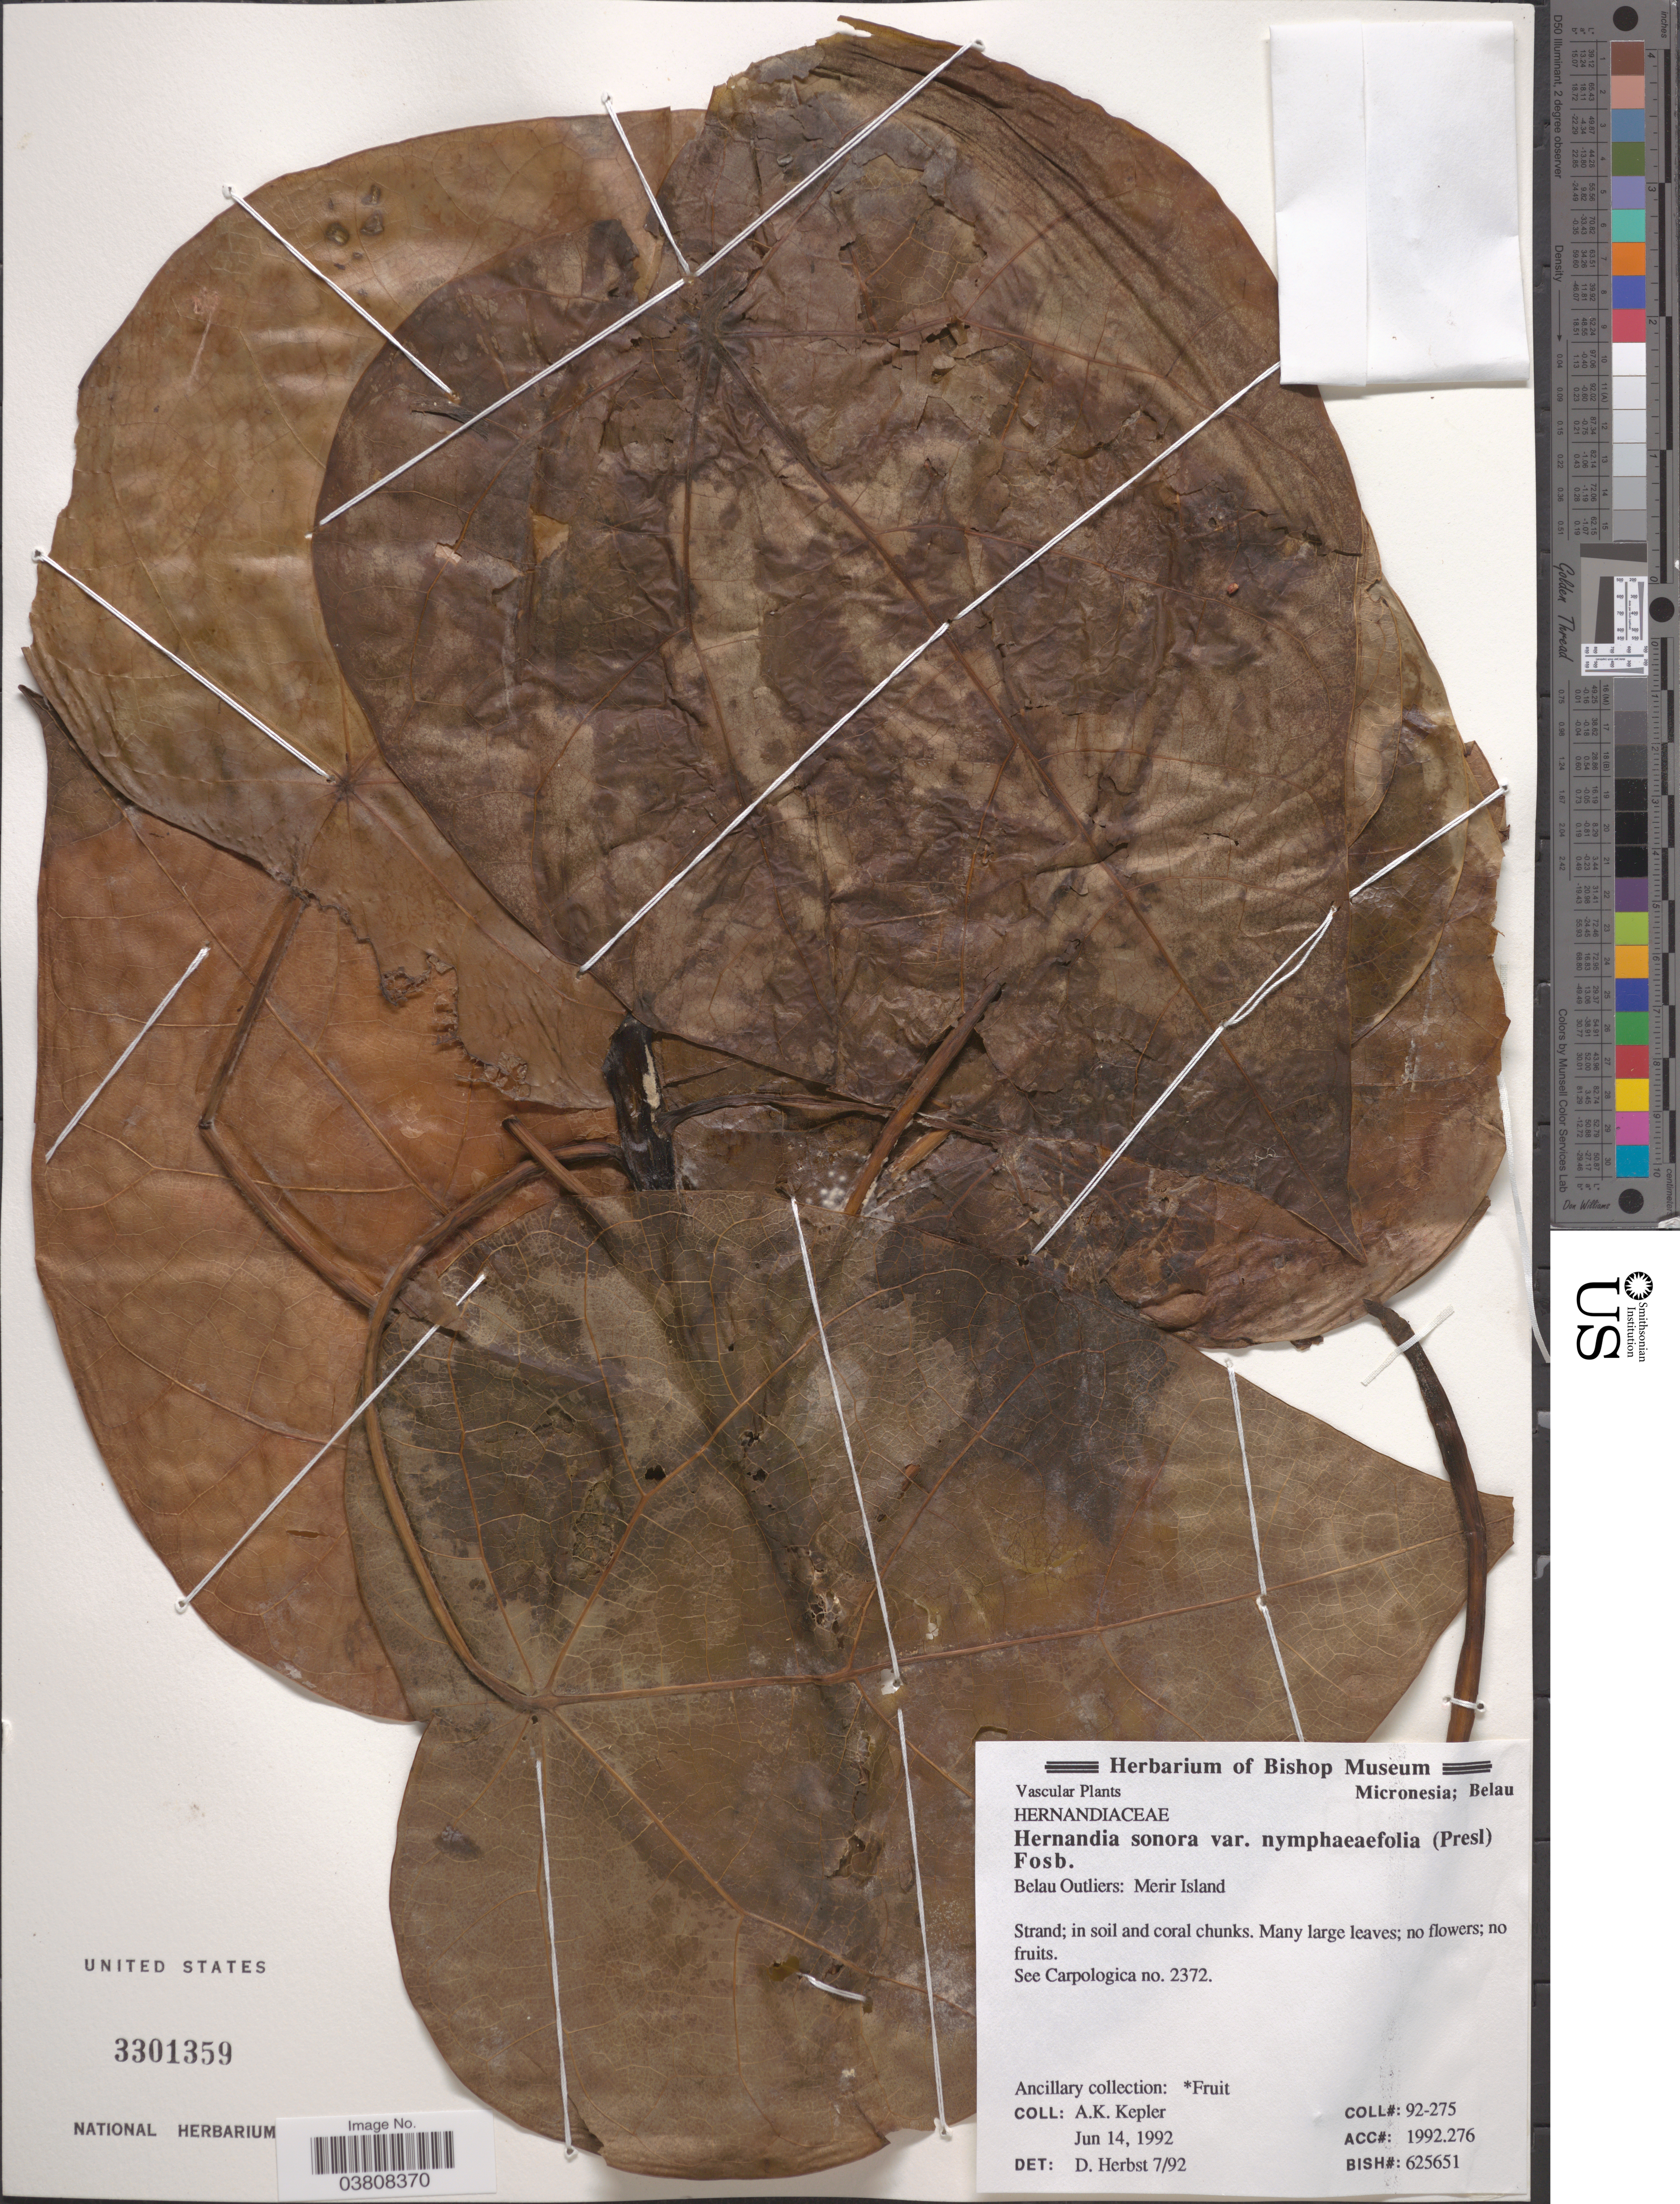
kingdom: Plantae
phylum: Tracheophyta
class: Magnoliopsida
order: Laurales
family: Hernandiaceae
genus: Hernandia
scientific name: Hernandia nymphaeifolia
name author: (C. Presl) Kubitzki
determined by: Strong, Mark T., (BOT), Smithsonian Institution - National Museum of Natural History (UNITED STATES)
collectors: A. K. Kepler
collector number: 92-275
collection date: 1992-06-14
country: Palau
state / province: Belau Outliers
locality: Micronesia; Belau. Merir Island.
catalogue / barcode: US 3301359